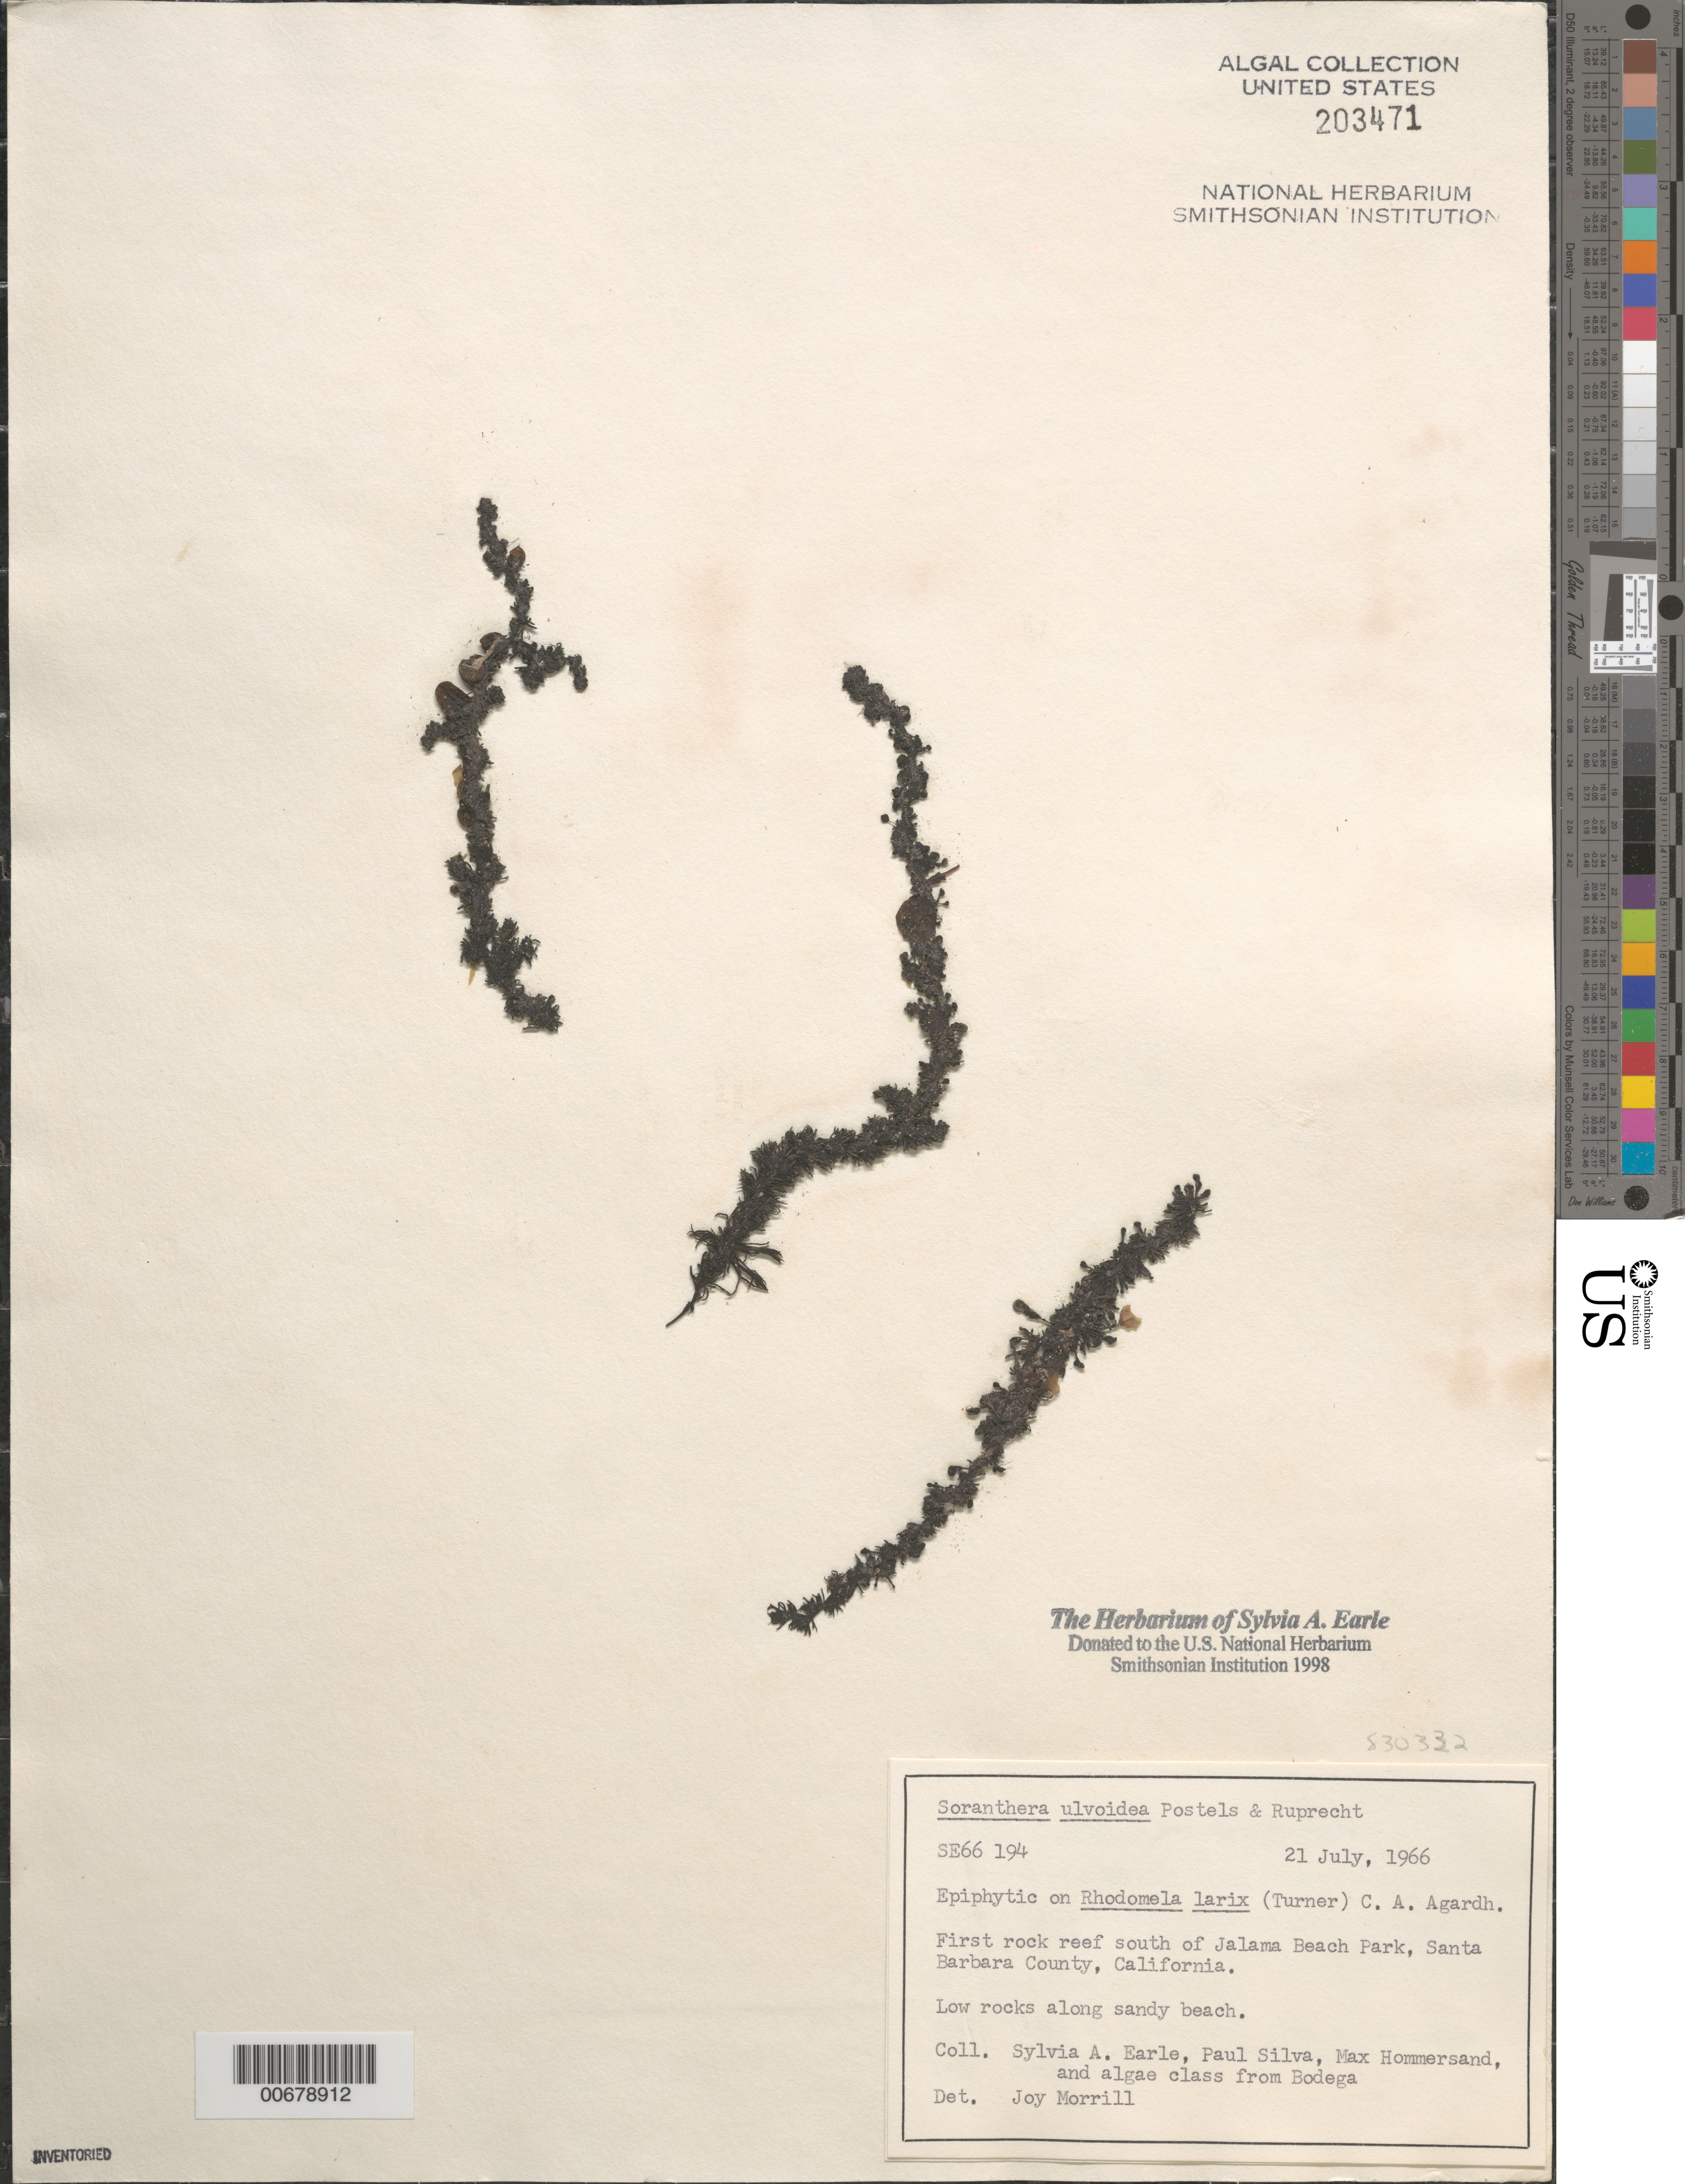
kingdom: Chromista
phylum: Ochrophyta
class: Phaeophyceae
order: Dictyosiphonales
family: Punctariaceae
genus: Soranthera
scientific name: Soranthera ulvoidea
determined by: Morrill, J.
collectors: S. A. Earle, P. C. Silva, M. H. Hommersand & Bodega Algae Class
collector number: SE 66194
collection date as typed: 21 Jul 1966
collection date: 1966-07-21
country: United States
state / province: California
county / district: Santa Barbara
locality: Reef south of Jalama Beach Park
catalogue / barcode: US 203471